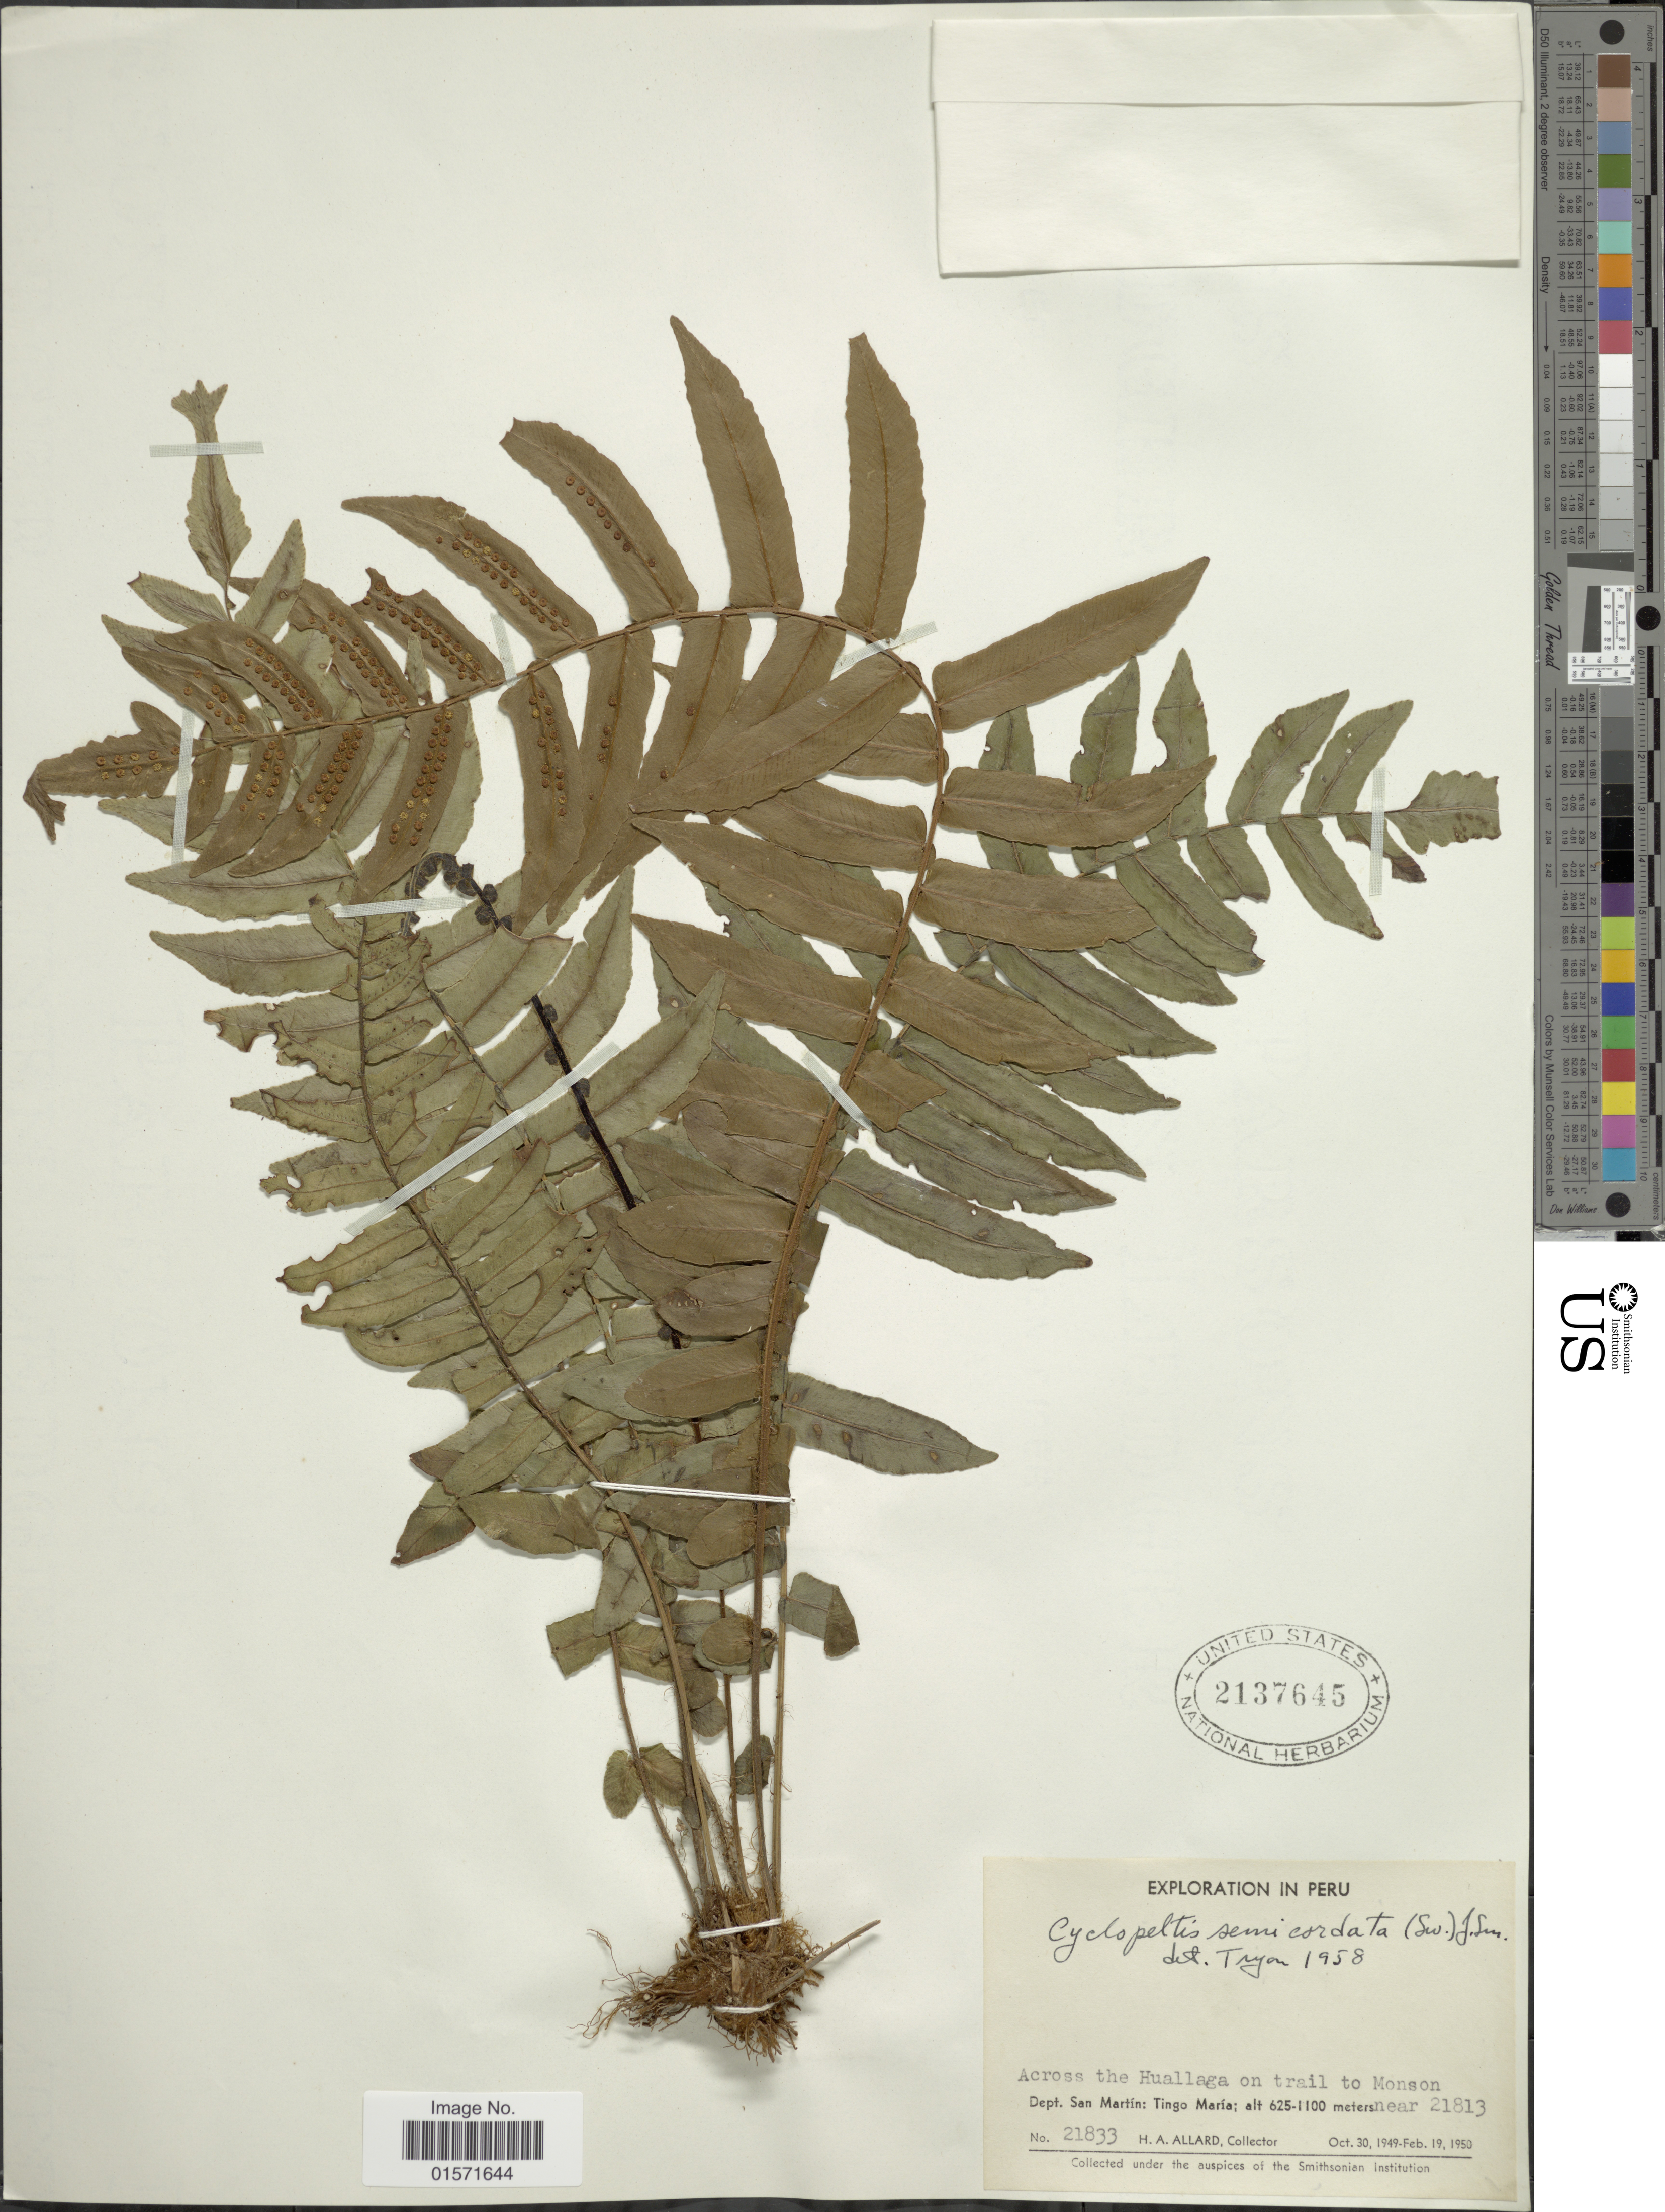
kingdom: Plantae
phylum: Tracheophyta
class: Polypodiopsida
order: Polypodiales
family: Lomariopsidaceae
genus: Cyclopeltis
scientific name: Cyclopeltis semicordata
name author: (Sw.) J. Sm.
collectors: A. H. Allard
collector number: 21833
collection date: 1949-10-30/1950-02-19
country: Peru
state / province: San Martín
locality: Across the Huallaga on trail to Monson. Dept. San Martin: Tingo Maria. near 21813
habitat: across the river on trail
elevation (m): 625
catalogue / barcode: US 2137645